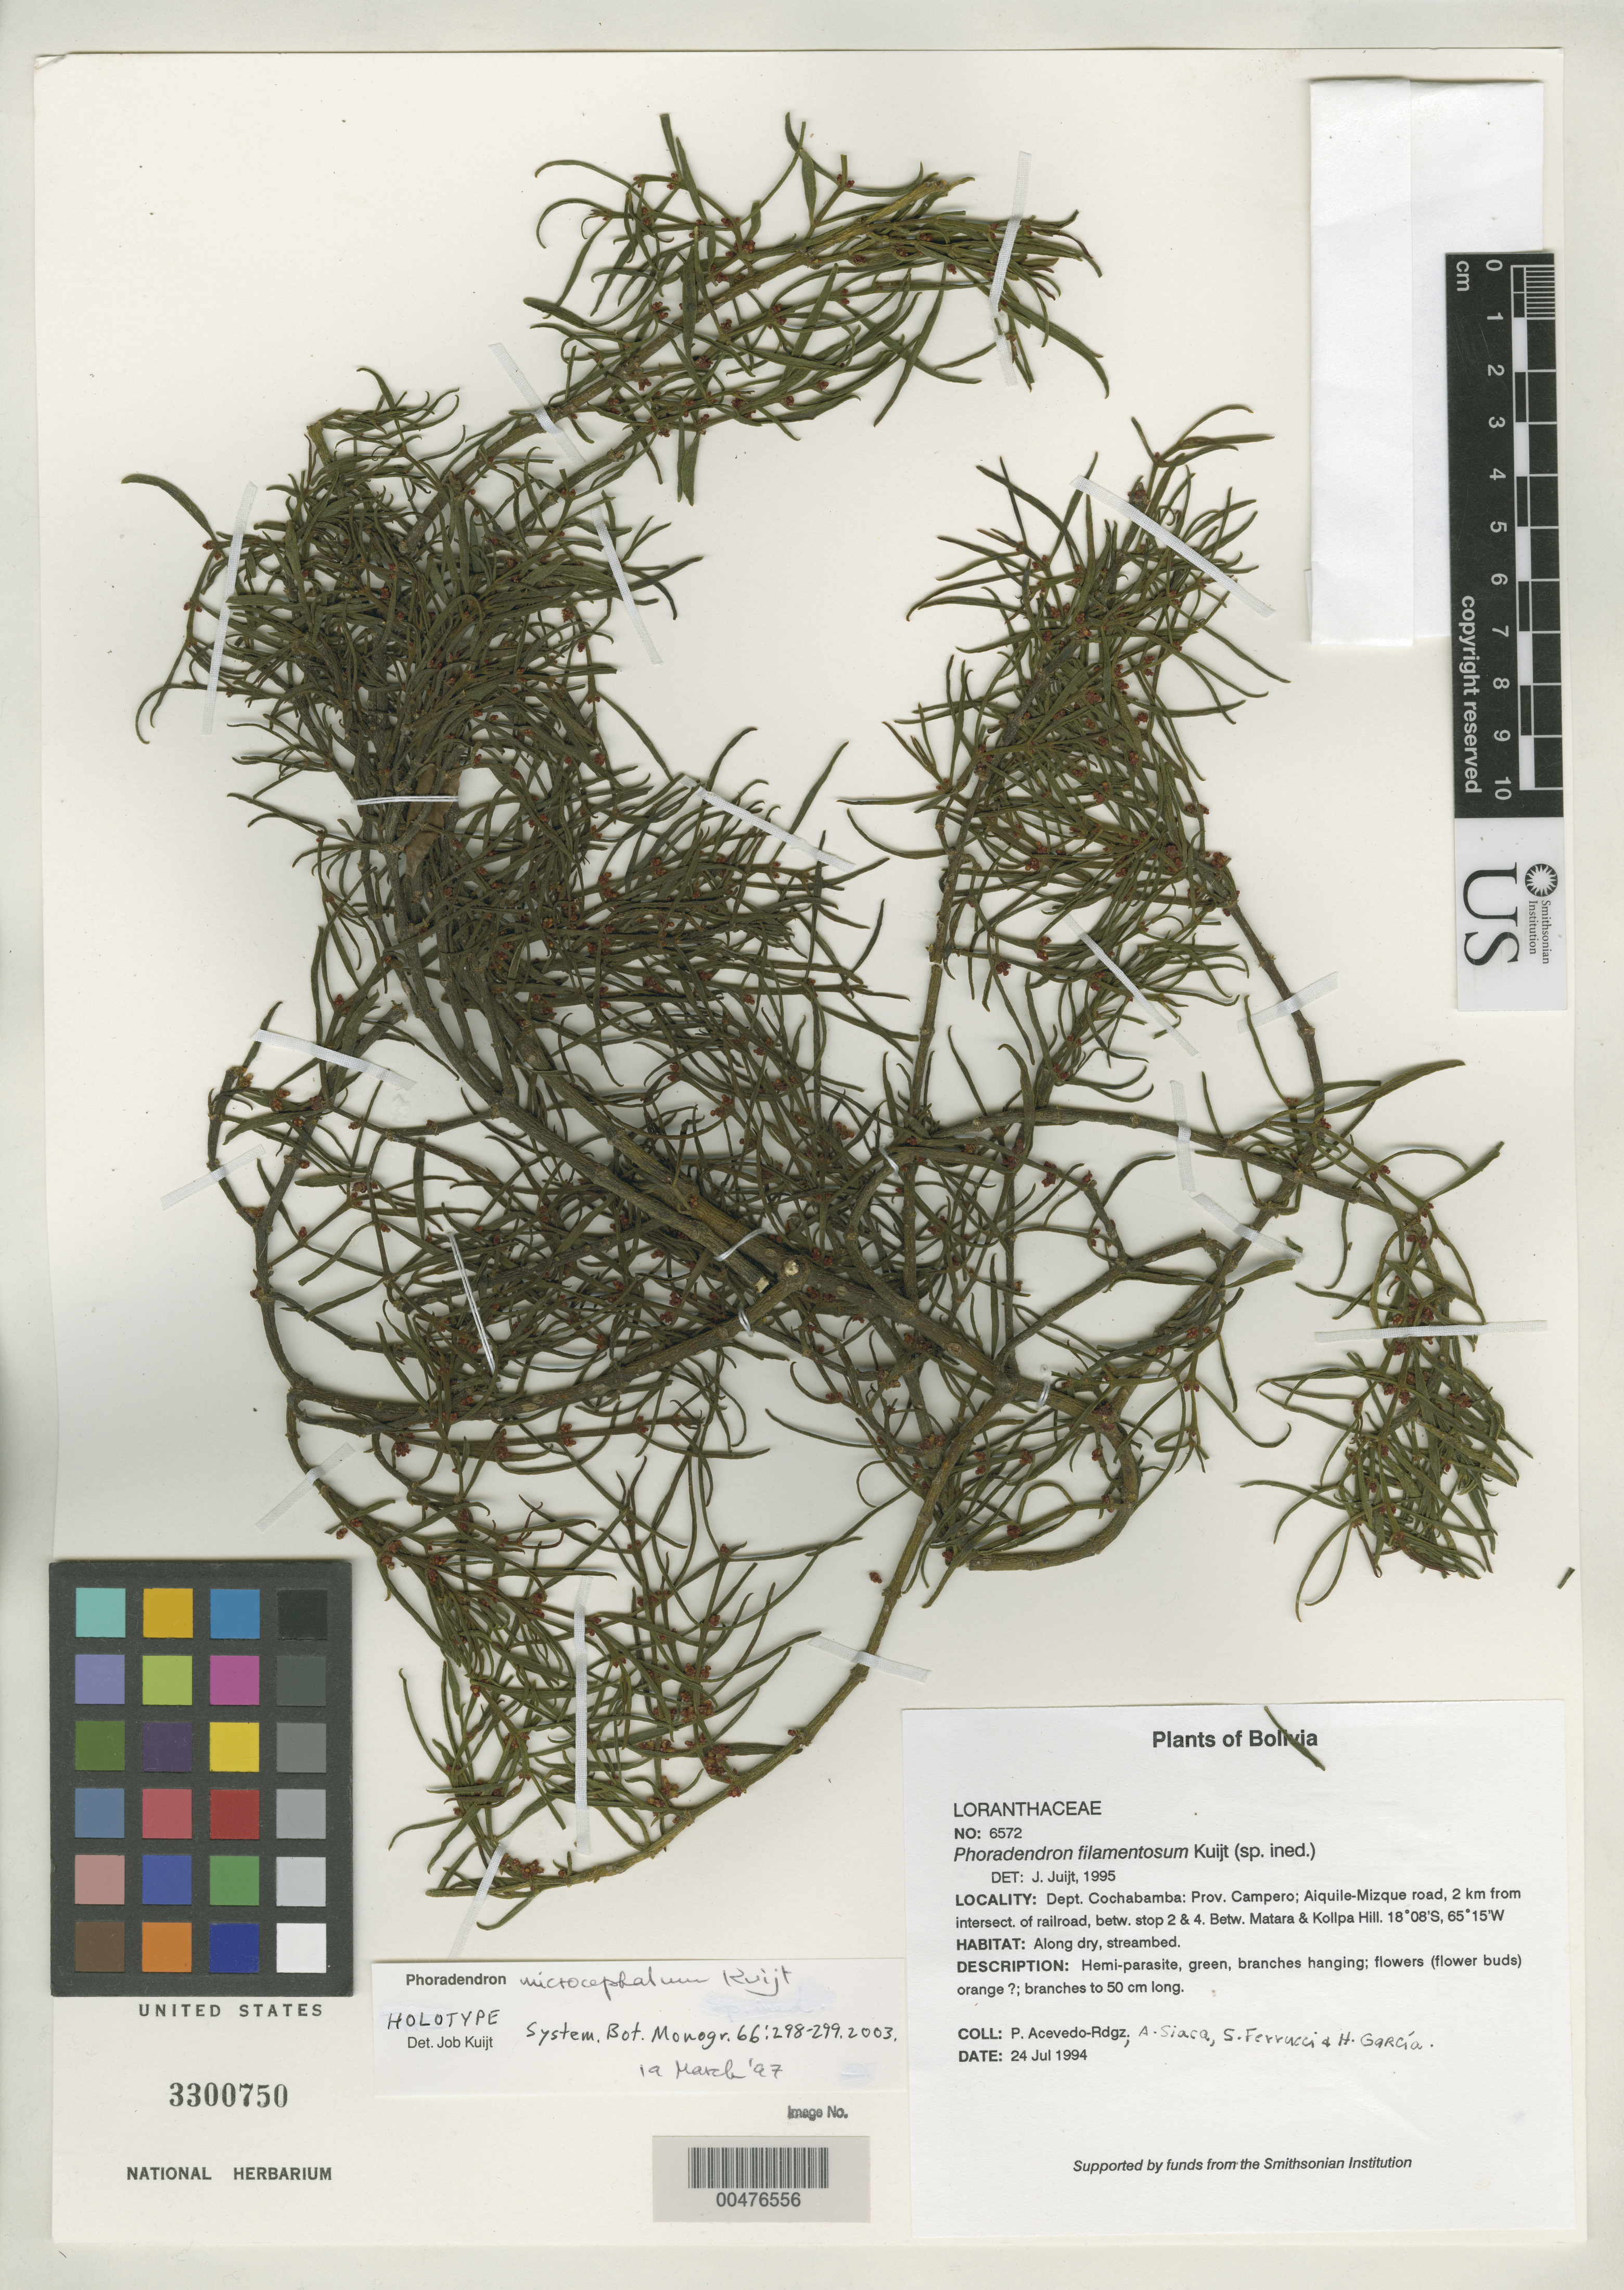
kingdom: Plantae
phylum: Tracheophyta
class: Magnoliopsida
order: Santalales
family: Viscaceae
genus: Phoradendron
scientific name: Phoradendron microcephalum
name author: Kuijt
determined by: Kuijt, Job, (CANADA)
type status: Holotype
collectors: P. Acevedo-Rodr., A. Siaca, S. Ferrucci & H. Garcia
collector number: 6572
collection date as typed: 24 Jul 1994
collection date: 1994-07-24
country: Bolivia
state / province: Cochabamba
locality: Prov. Campero; Aiquile-Mizque road, 2 km from intersect. of railroad, betw. stop 2 stop & 4. Betw. Matara & Kollpa Hill.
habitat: Along dry streambed.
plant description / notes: Specimen previously labeled as "Phoradendron filamentosum Kuijt (sp. ined.)"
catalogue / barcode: US 3300750